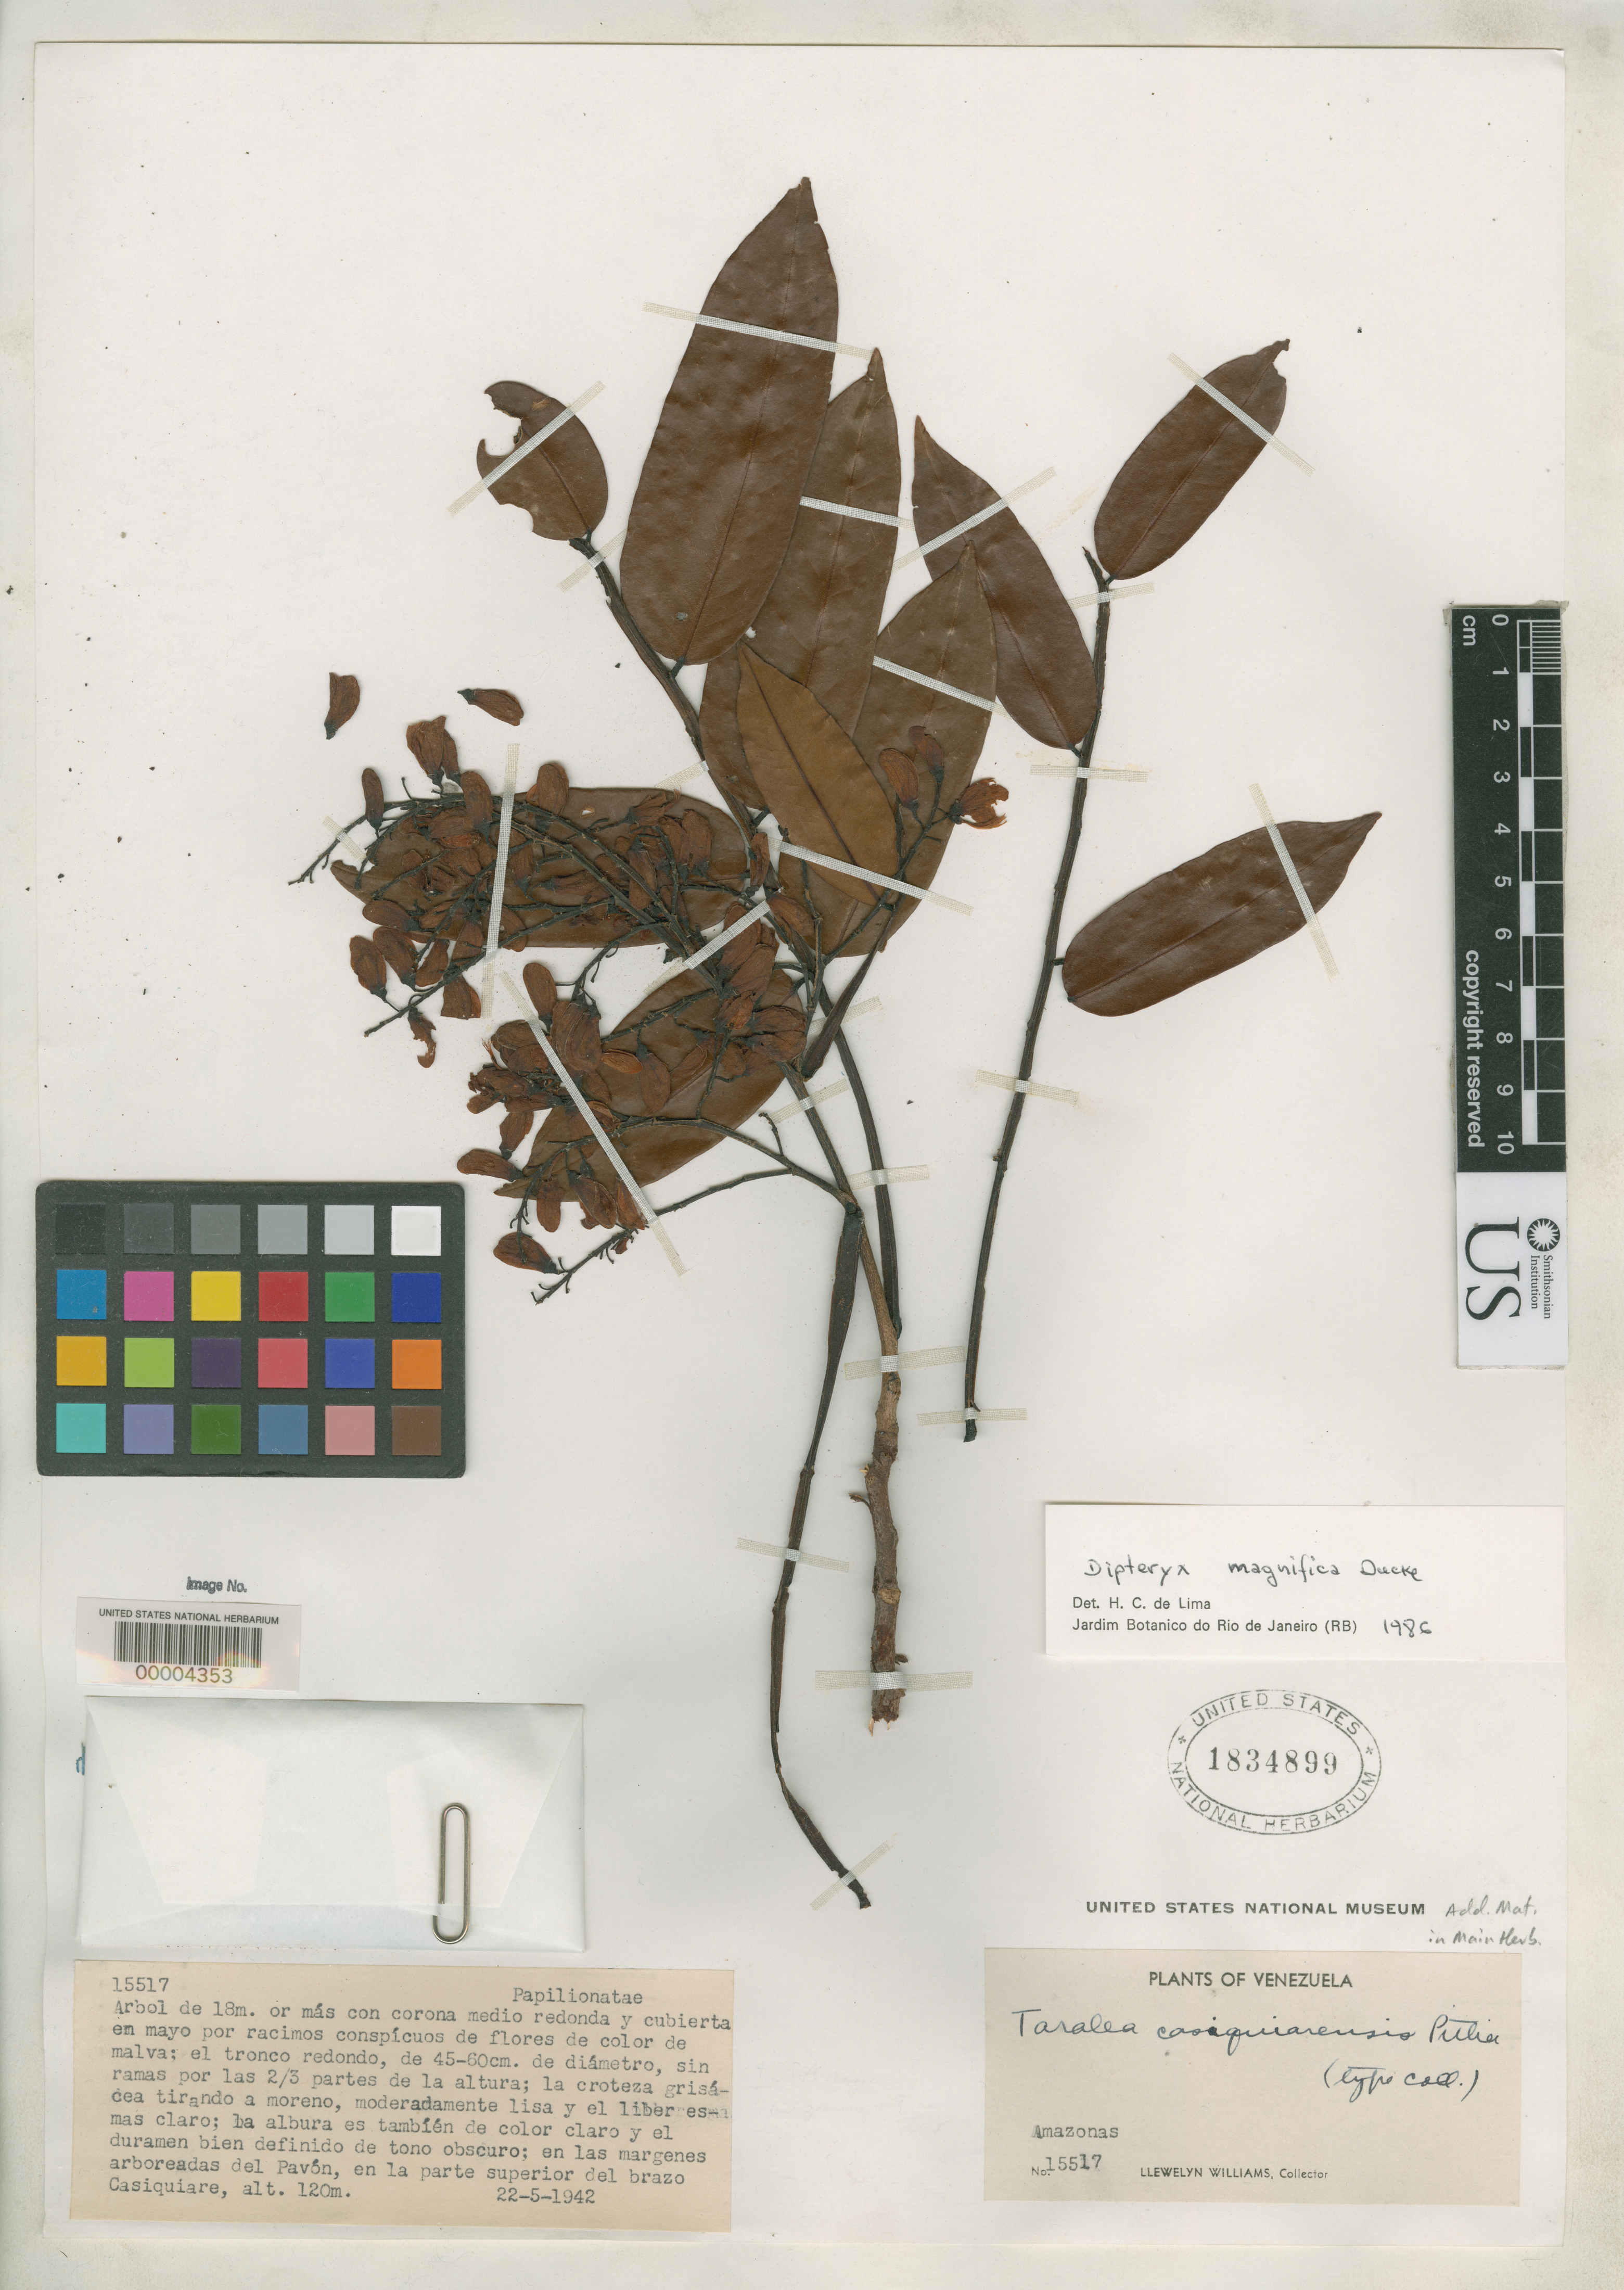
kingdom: Plantae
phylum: Tracheophyta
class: Magnoliopsida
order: Fabales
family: Fabaceae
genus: Taralea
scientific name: Taralea casiquiarensis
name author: Pittier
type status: Isotype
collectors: Ll. Williams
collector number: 15517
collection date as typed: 22 May 1942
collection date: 1942-05-22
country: Venezuela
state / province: Amazonas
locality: Upper Orinoco, El Pavon, Casiquiare.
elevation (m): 120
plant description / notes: Presumably an isotype; protologue does not state where holotypes deposited, but probably at VEN (?).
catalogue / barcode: US 1834899